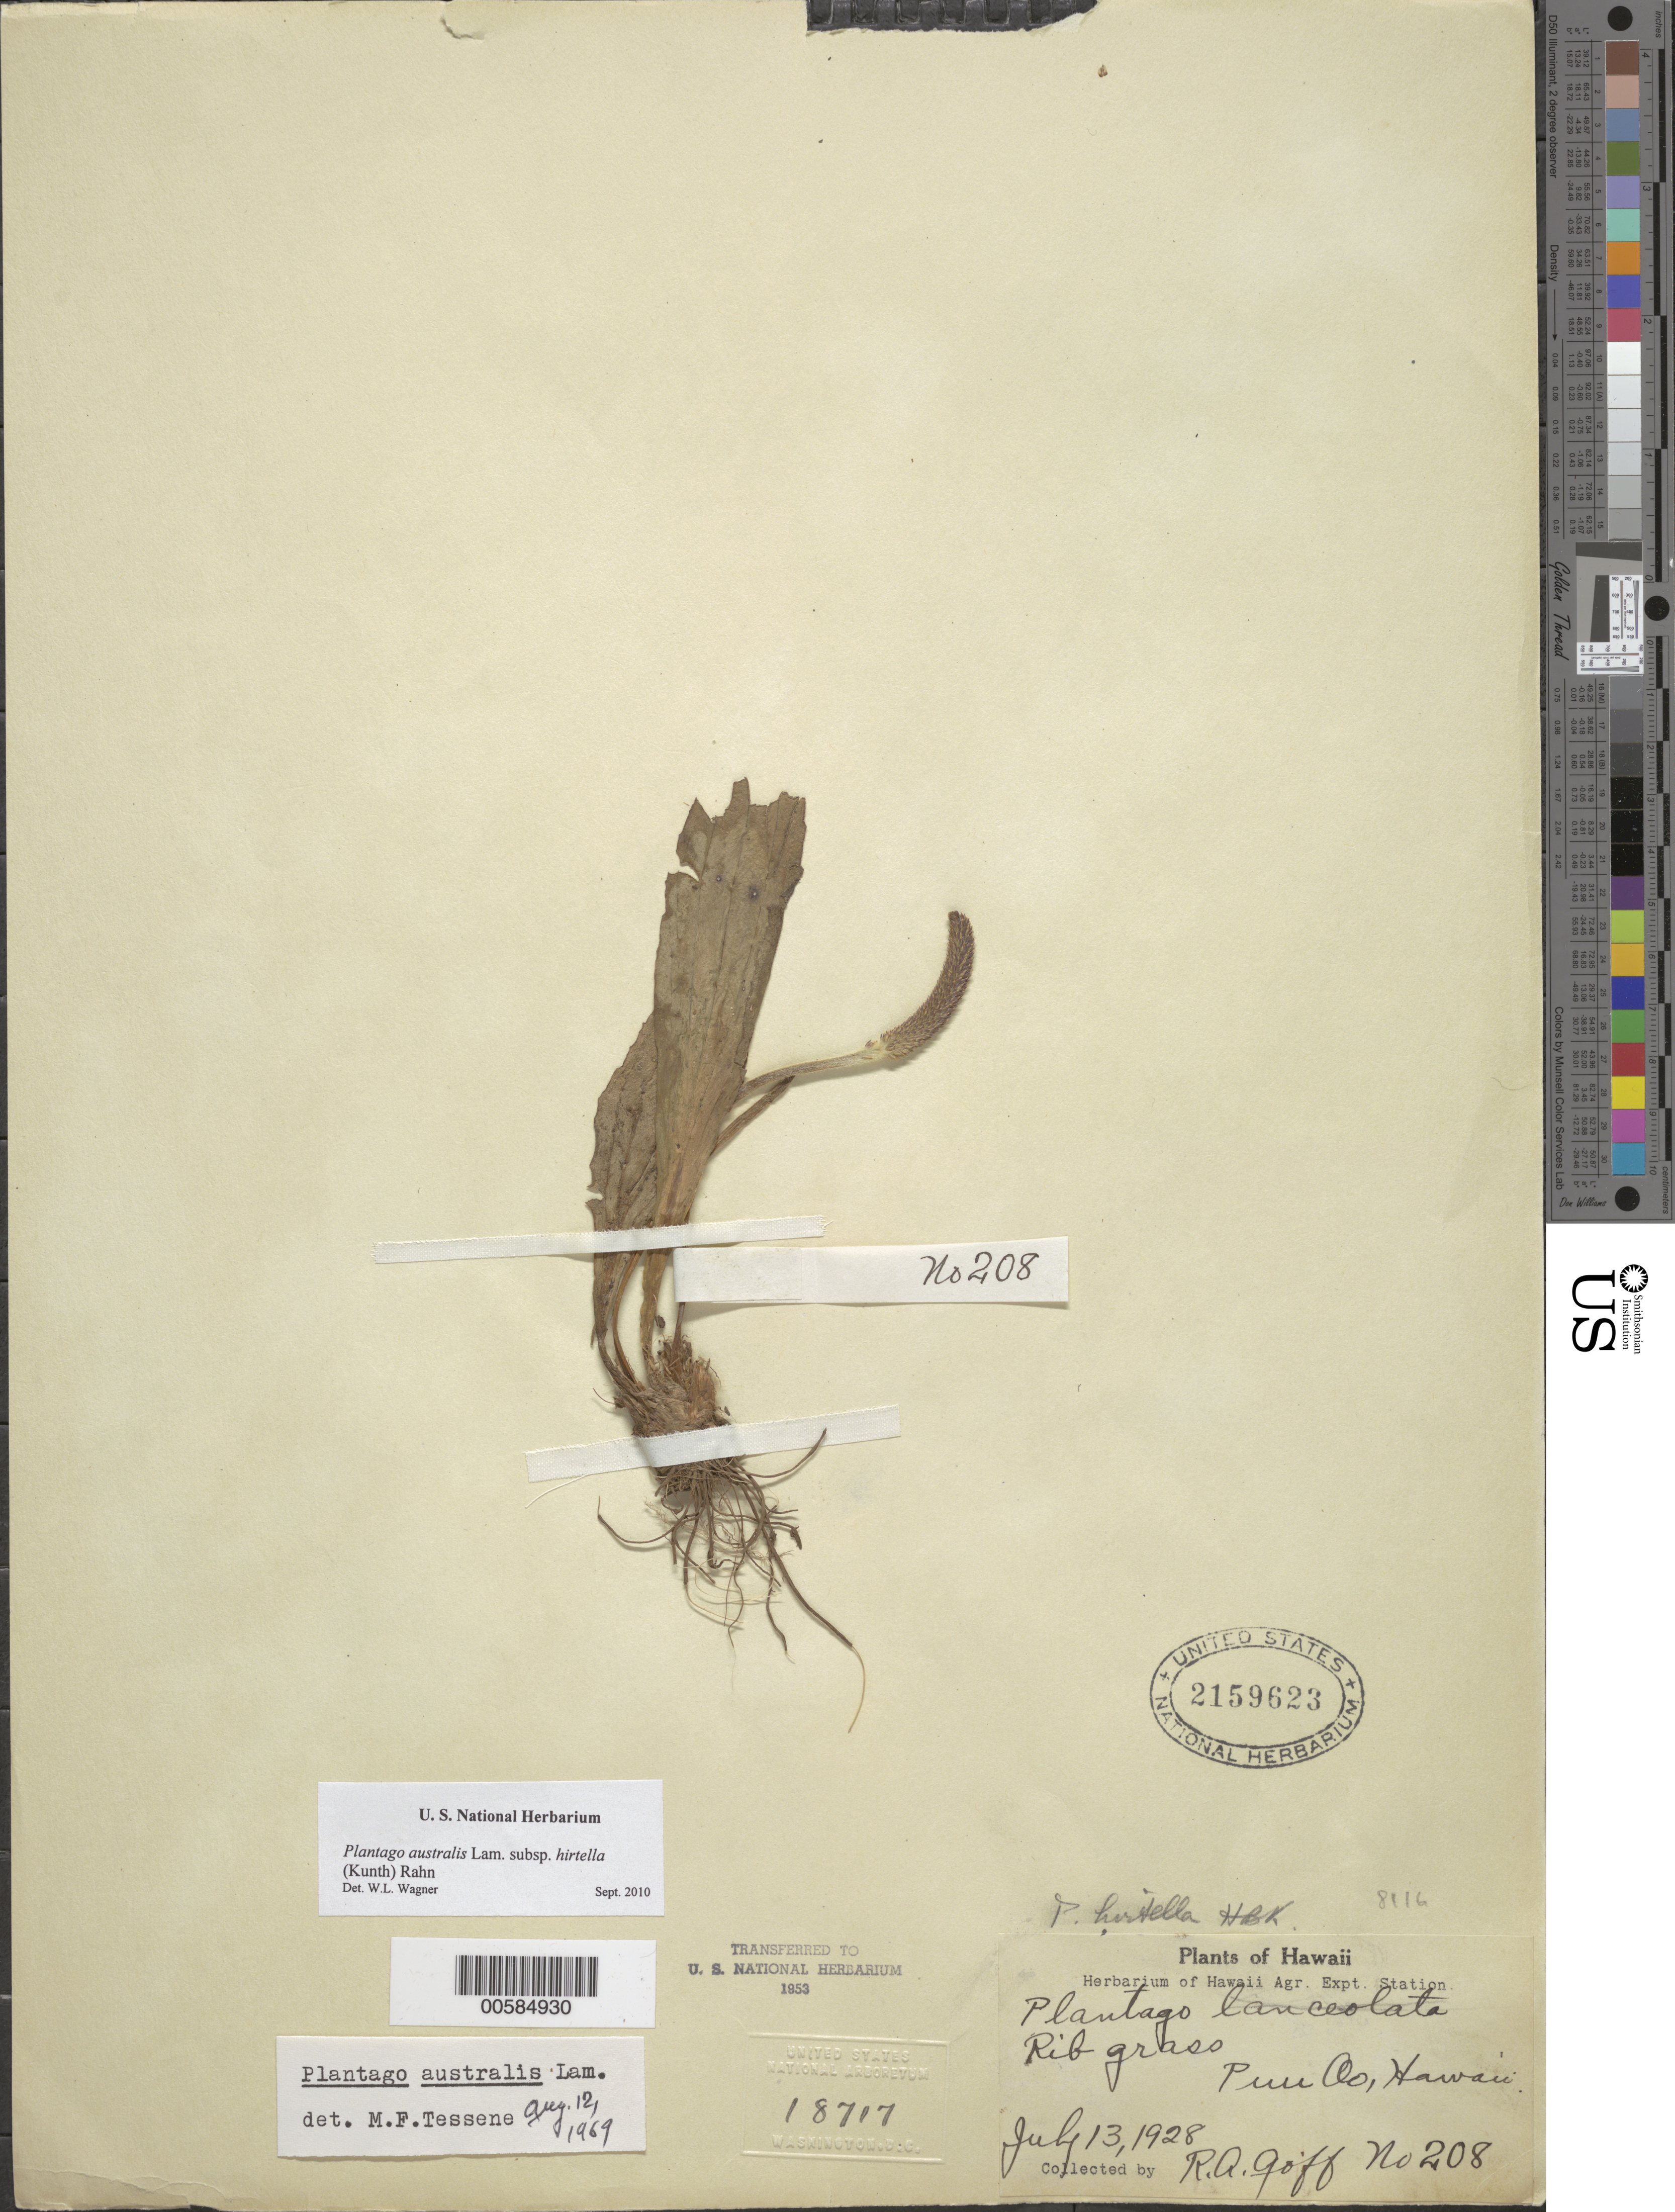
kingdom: Plantae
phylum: Tracheophyta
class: Magnoliopsida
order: Lamiales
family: Plantaginaceae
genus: Plantago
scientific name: Plantago australis subsp. hirtella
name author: (Kunth) Rahn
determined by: Wagner, W. L., (BOT), Smithsonian Institution - National Museum of Natural History (UNITED STATES)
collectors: R. Goff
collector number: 208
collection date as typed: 13 Jul 1928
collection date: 1928-07-13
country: United States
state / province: Hawaii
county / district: Hawaii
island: Hawaii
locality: Puu Oo.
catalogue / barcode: US 2159623